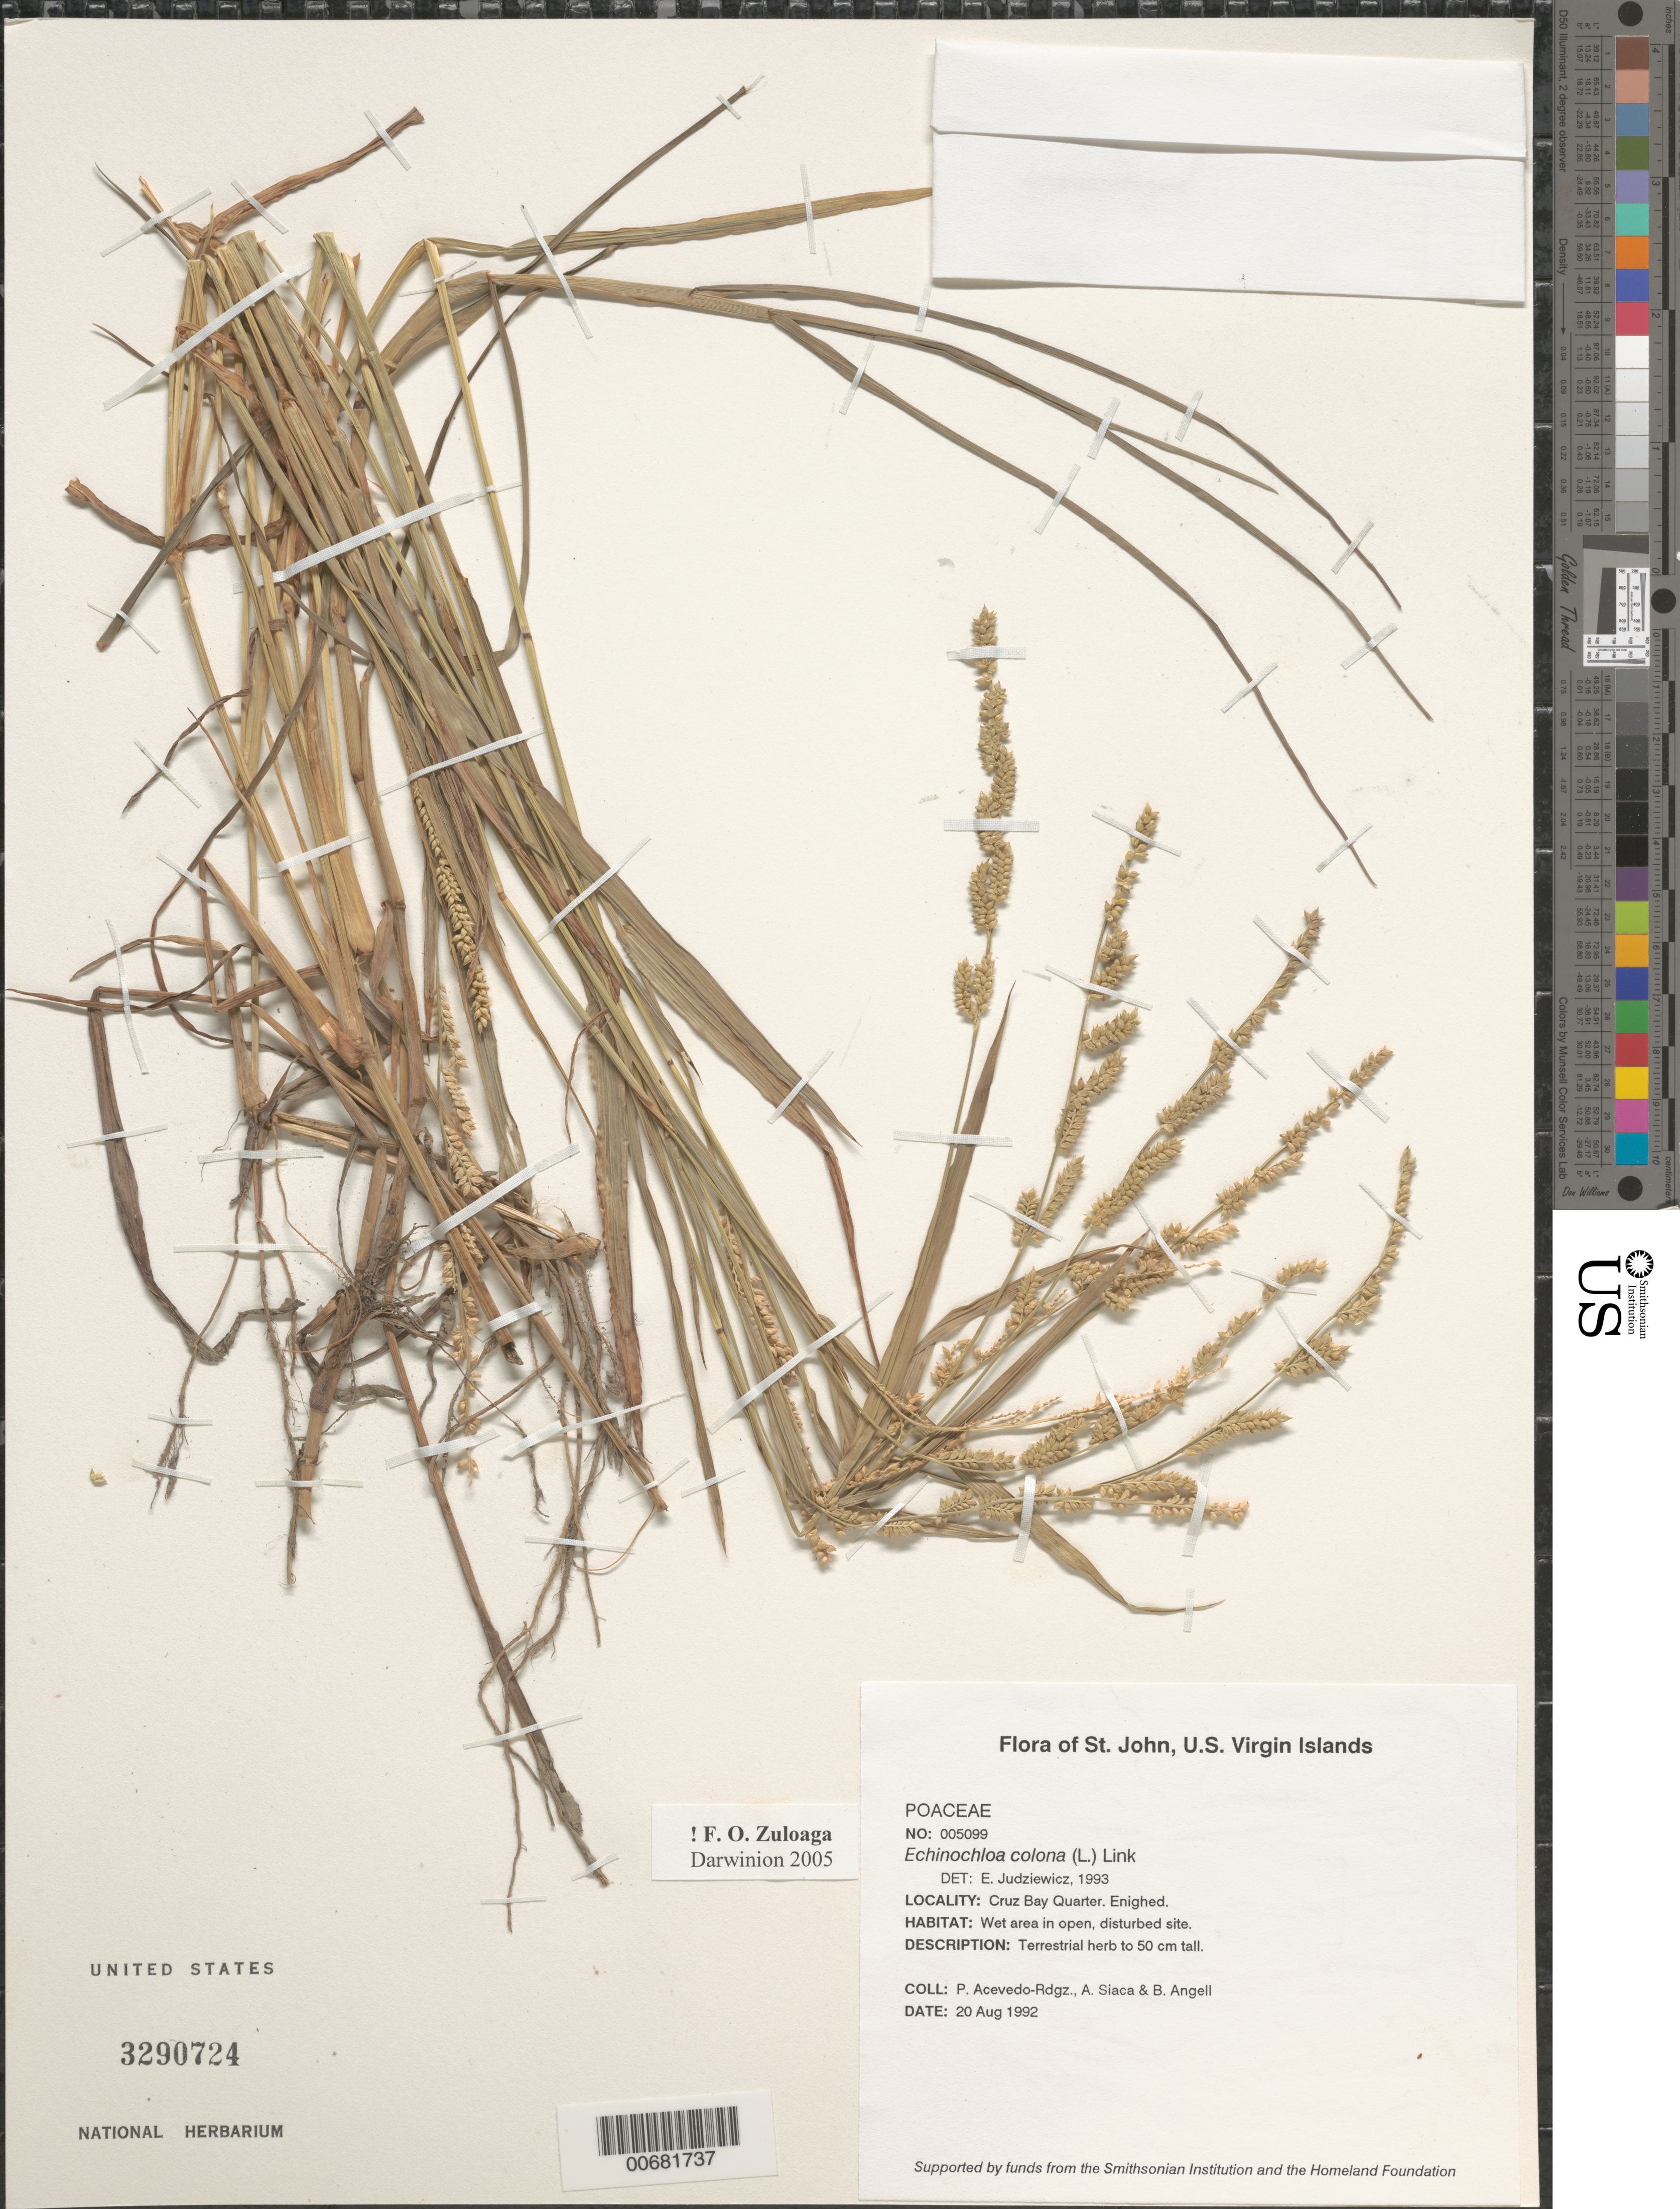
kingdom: Plantae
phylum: Tracheophyta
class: Liliopsida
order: Poales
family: Poaceae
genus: Echinochloa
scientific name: Echinochloa colona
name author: (L.) Link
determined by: Judziewicz, E. J.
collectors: P. Acevedo-Rodr., A. Siaca & Bobbi Angell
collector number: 5099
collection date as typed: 20 Aug 1992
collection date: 1992-08-20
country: U.S. Virgin Islands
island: St. John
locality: Cruz Bay Quarter. Enighed.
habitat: Wet area in open, disturbed site.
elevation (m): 3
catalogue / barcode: US 3290724